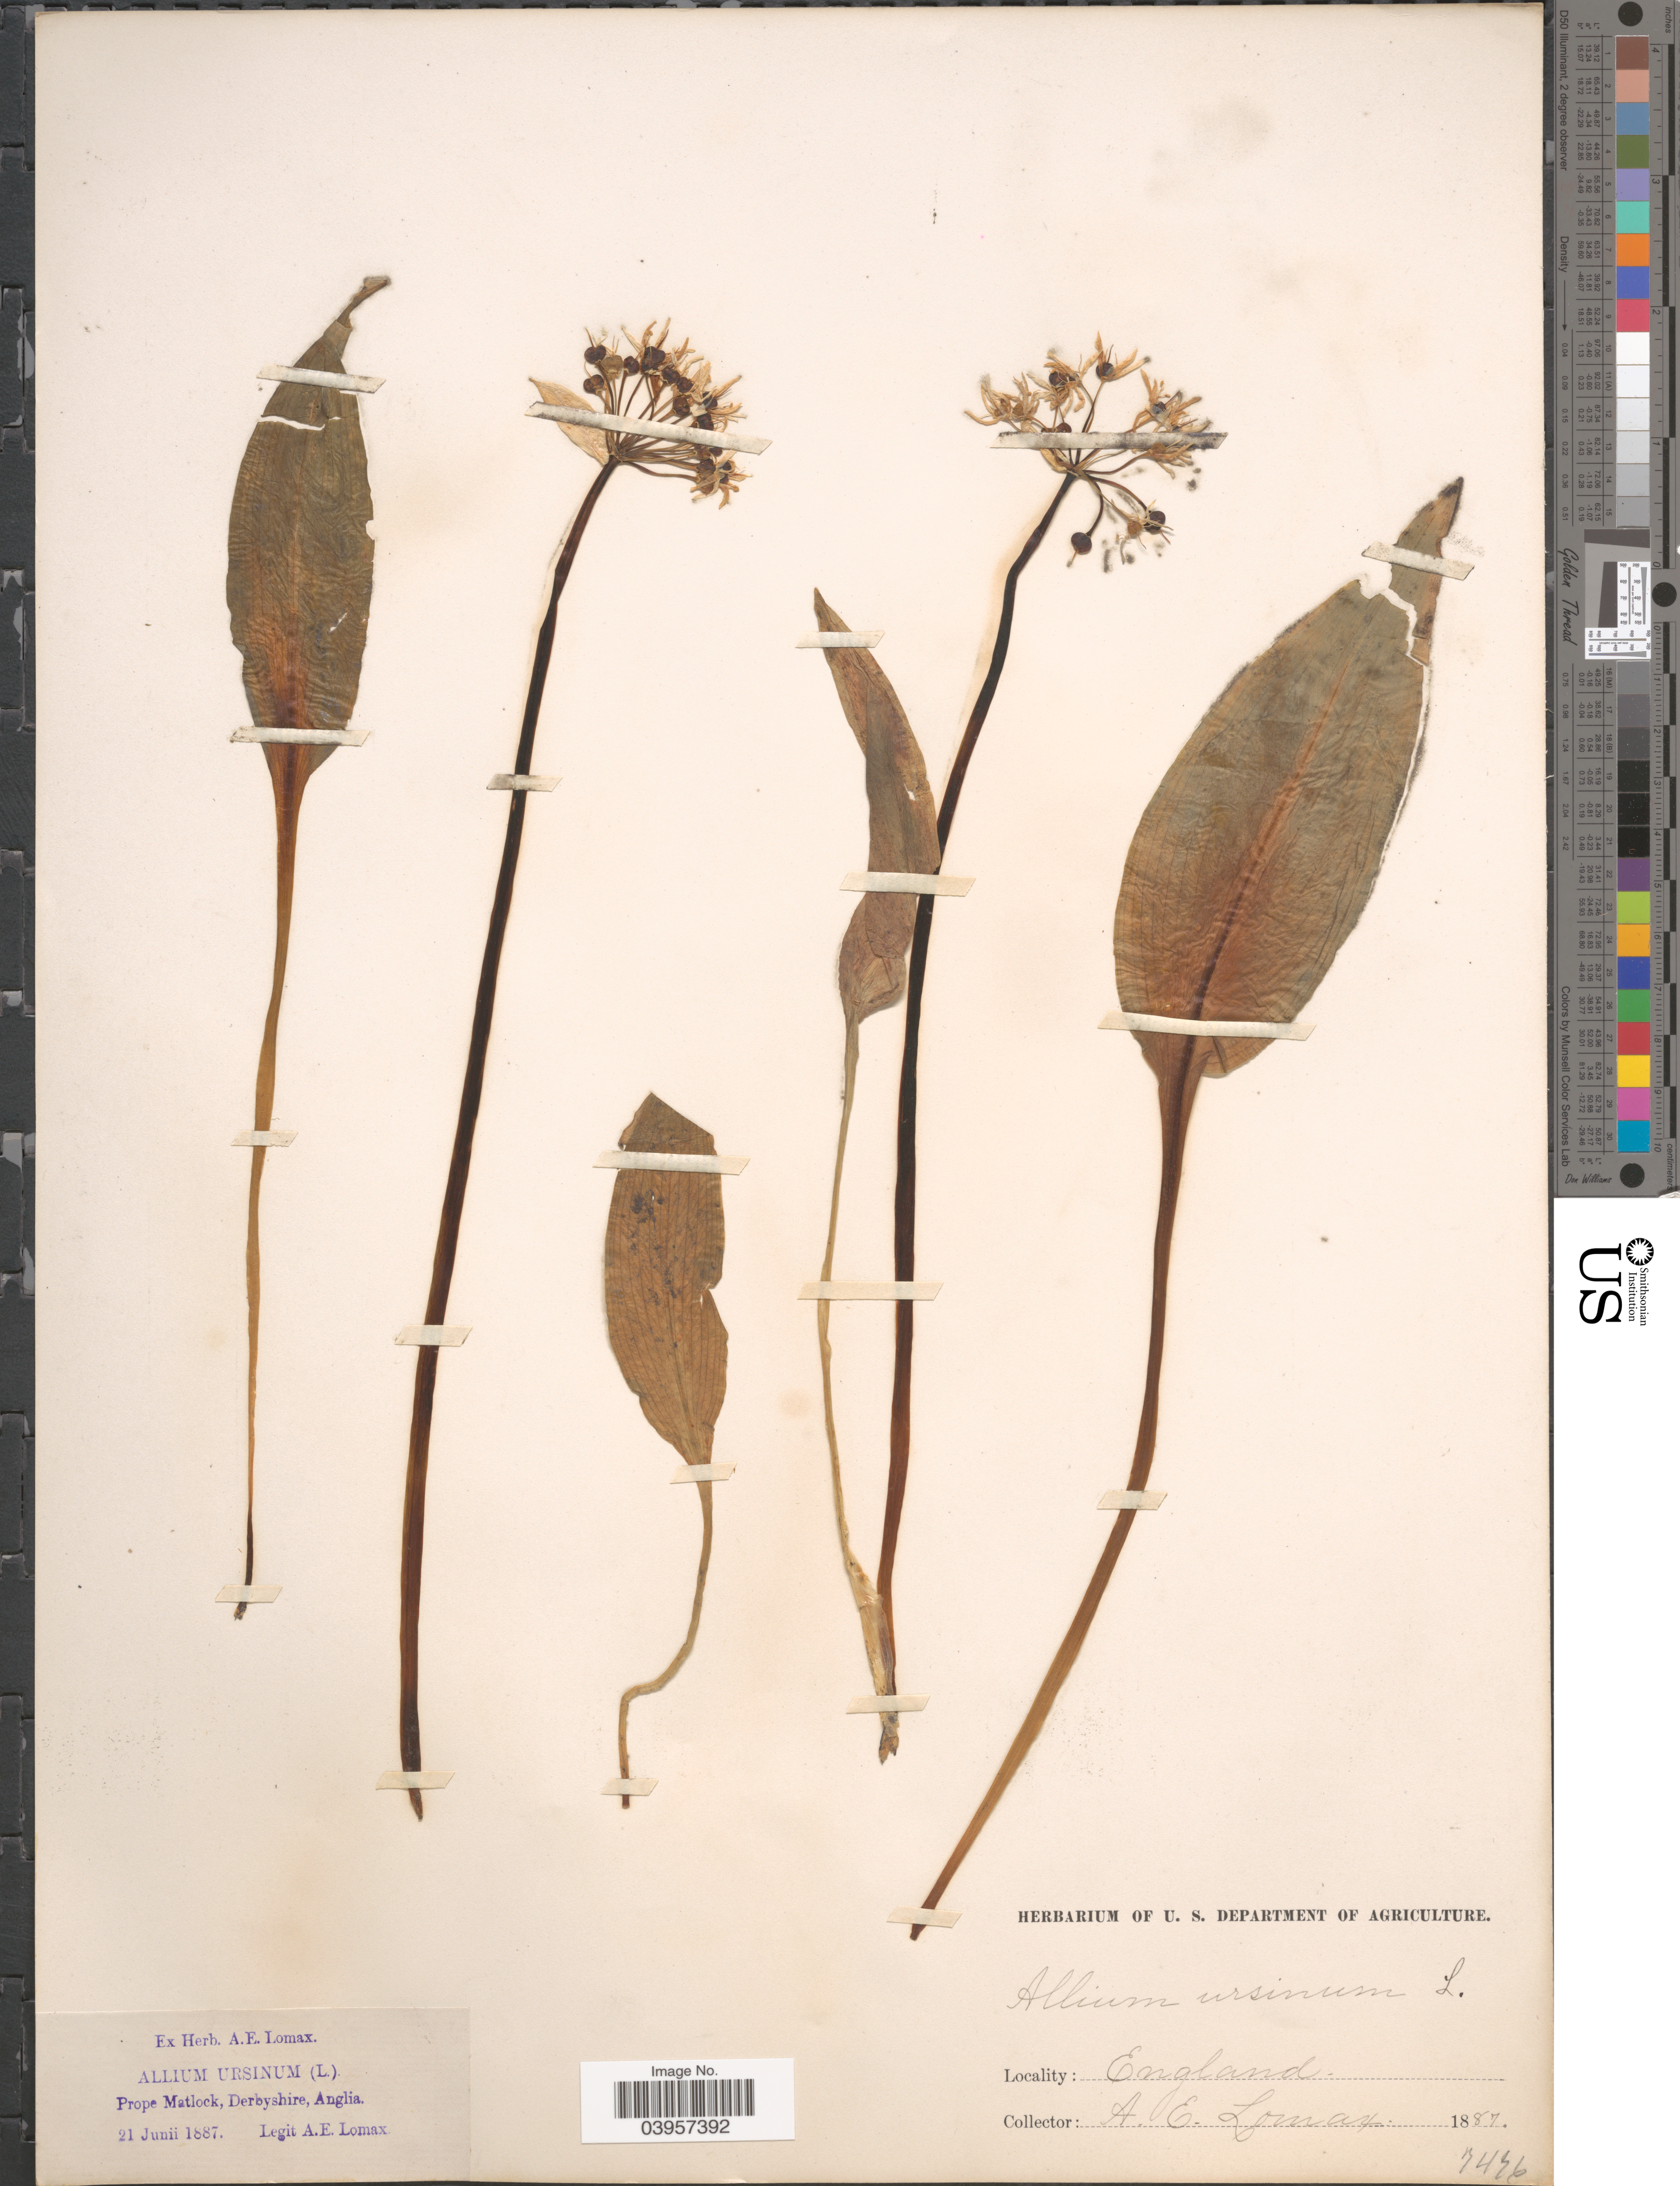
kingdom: Plantae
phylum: Tracheophyta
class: Liliopsida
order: Asparagales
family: Amaryllidaceae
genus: Allium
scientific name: Allium ursinum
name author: L.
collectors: A. Lomax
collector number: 7476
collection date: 1887-06-21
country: United Kingdom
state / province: England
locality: Prope Matlock, Derbyshire, Anglia.